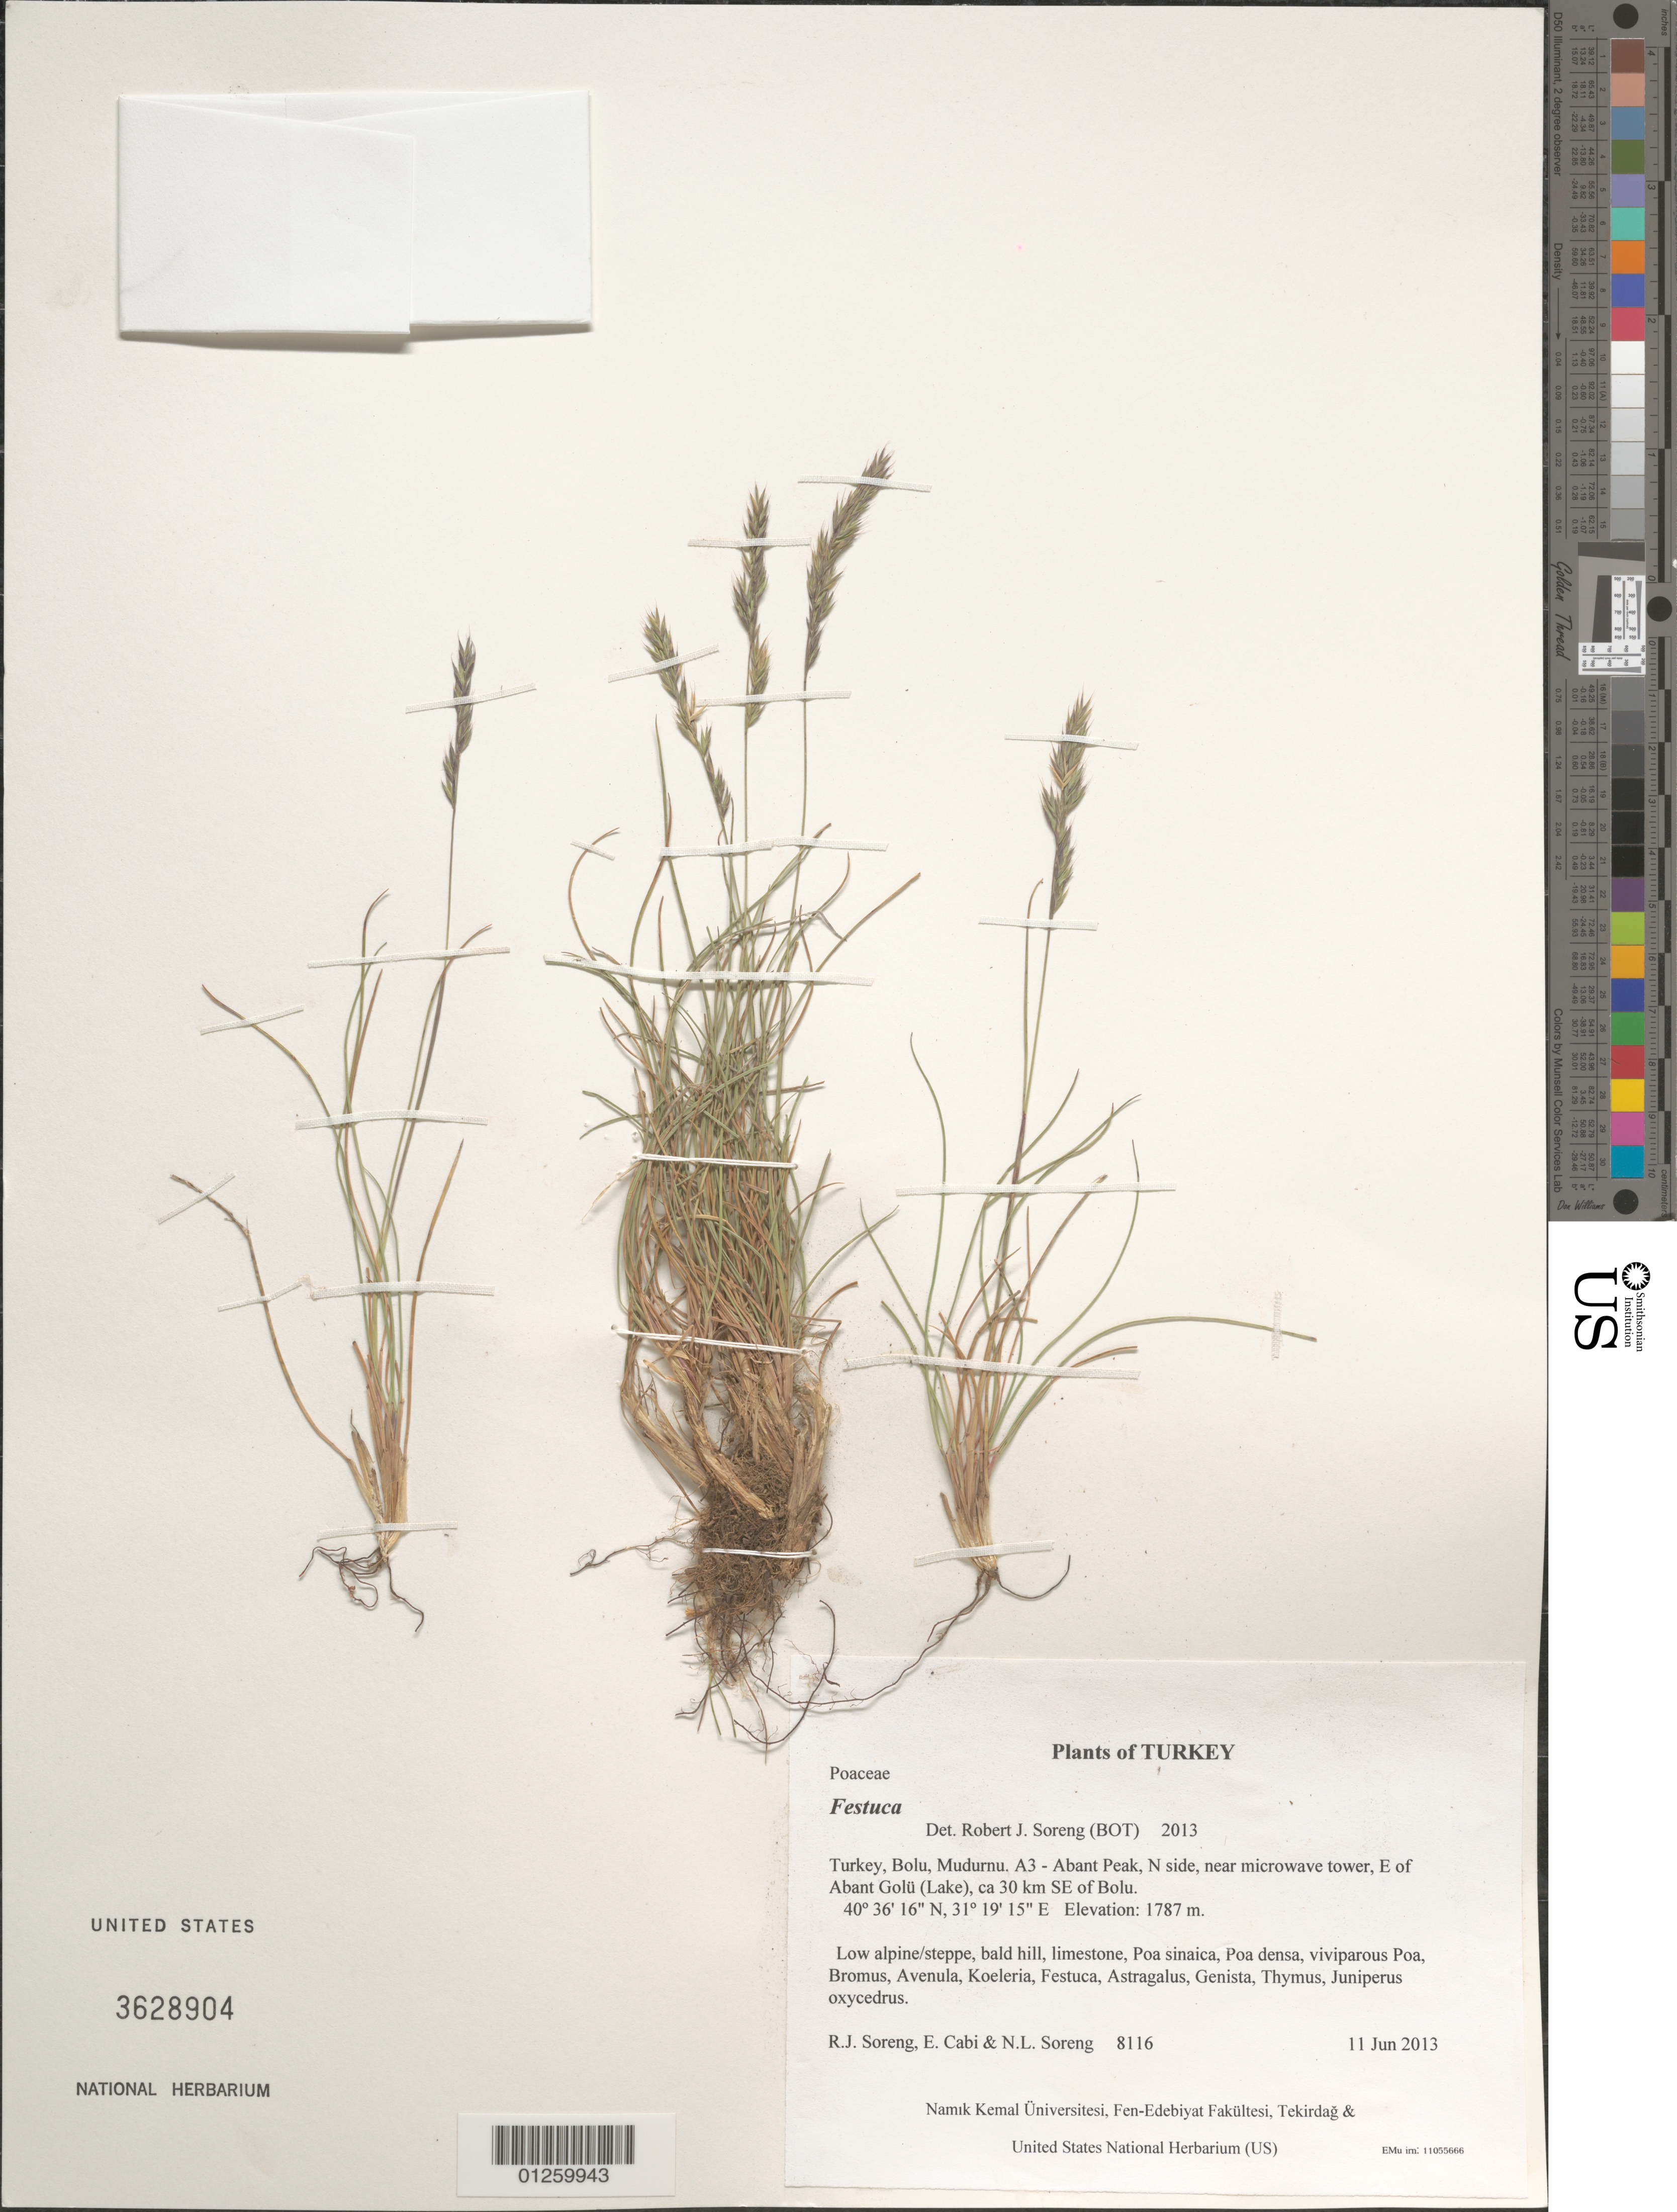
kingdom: Plantae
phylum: Tracheophyta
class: Liliopsida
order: Poales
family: Poaceae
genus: Festuca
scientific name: Festuca sp.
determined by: Soreng, Robert J., Research Associate (BOT), Smithsonian Institution - National Museum of Natural History (UNITED STATES)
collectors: R. J. Soreng, E. Cabi & N. L. Soreng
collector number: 8116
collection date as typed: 2013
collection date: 2013-06-11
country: Turkey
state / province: Bolu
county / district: Mudurnu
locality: A3 - Abant Peak, N side, near microwave tower, E of Abant Gölü (Lake), ca 30 km SE of Bolu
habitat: Low alpine/steppe, bald hill, limestone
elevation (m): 1787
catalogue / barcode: US 3628904